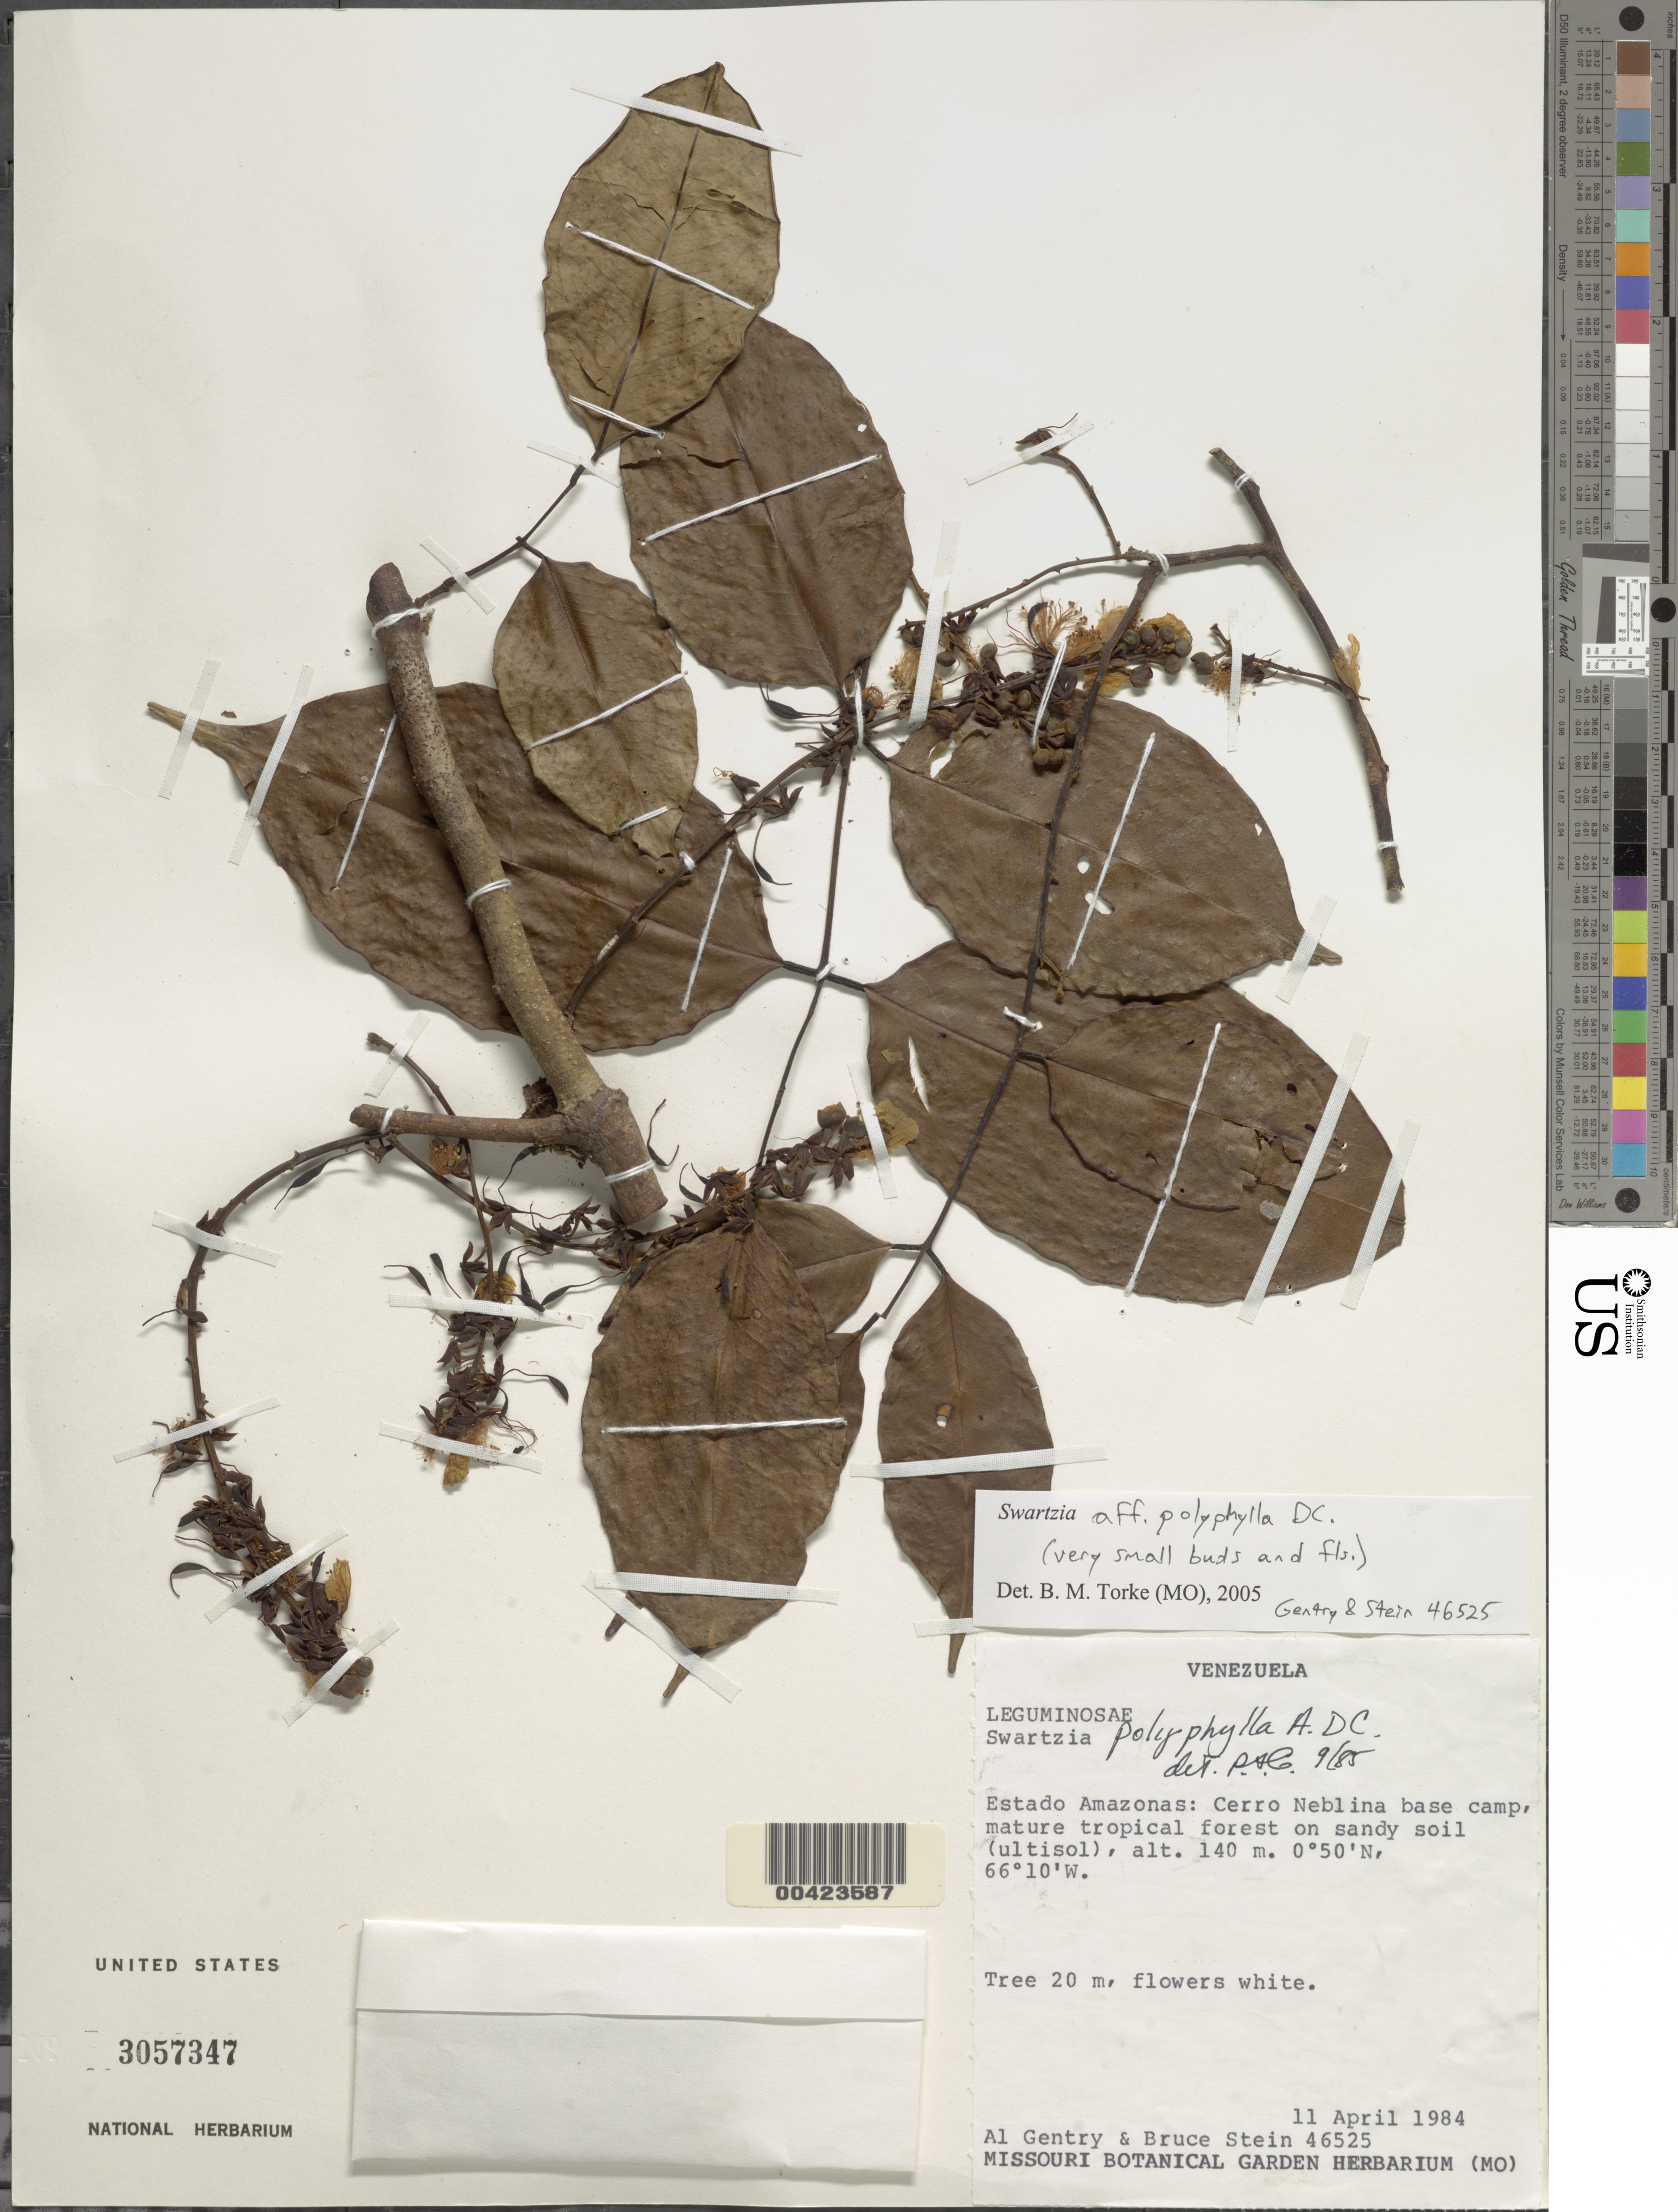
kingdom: Plantae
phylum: Tracheophyta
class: Magnoliopsida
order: Fabales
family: Fabaceae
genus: Swartzia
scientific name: Swartzia polyphylla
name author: DC.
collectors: A. H. Gentry & B. A. Stein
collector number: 46525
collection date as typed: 11 Apr 1984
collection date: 1984-04-11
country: Venezuela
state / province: Amazonas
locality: Cerro de la neblina base camp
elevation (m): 140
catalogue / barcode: US 3057347